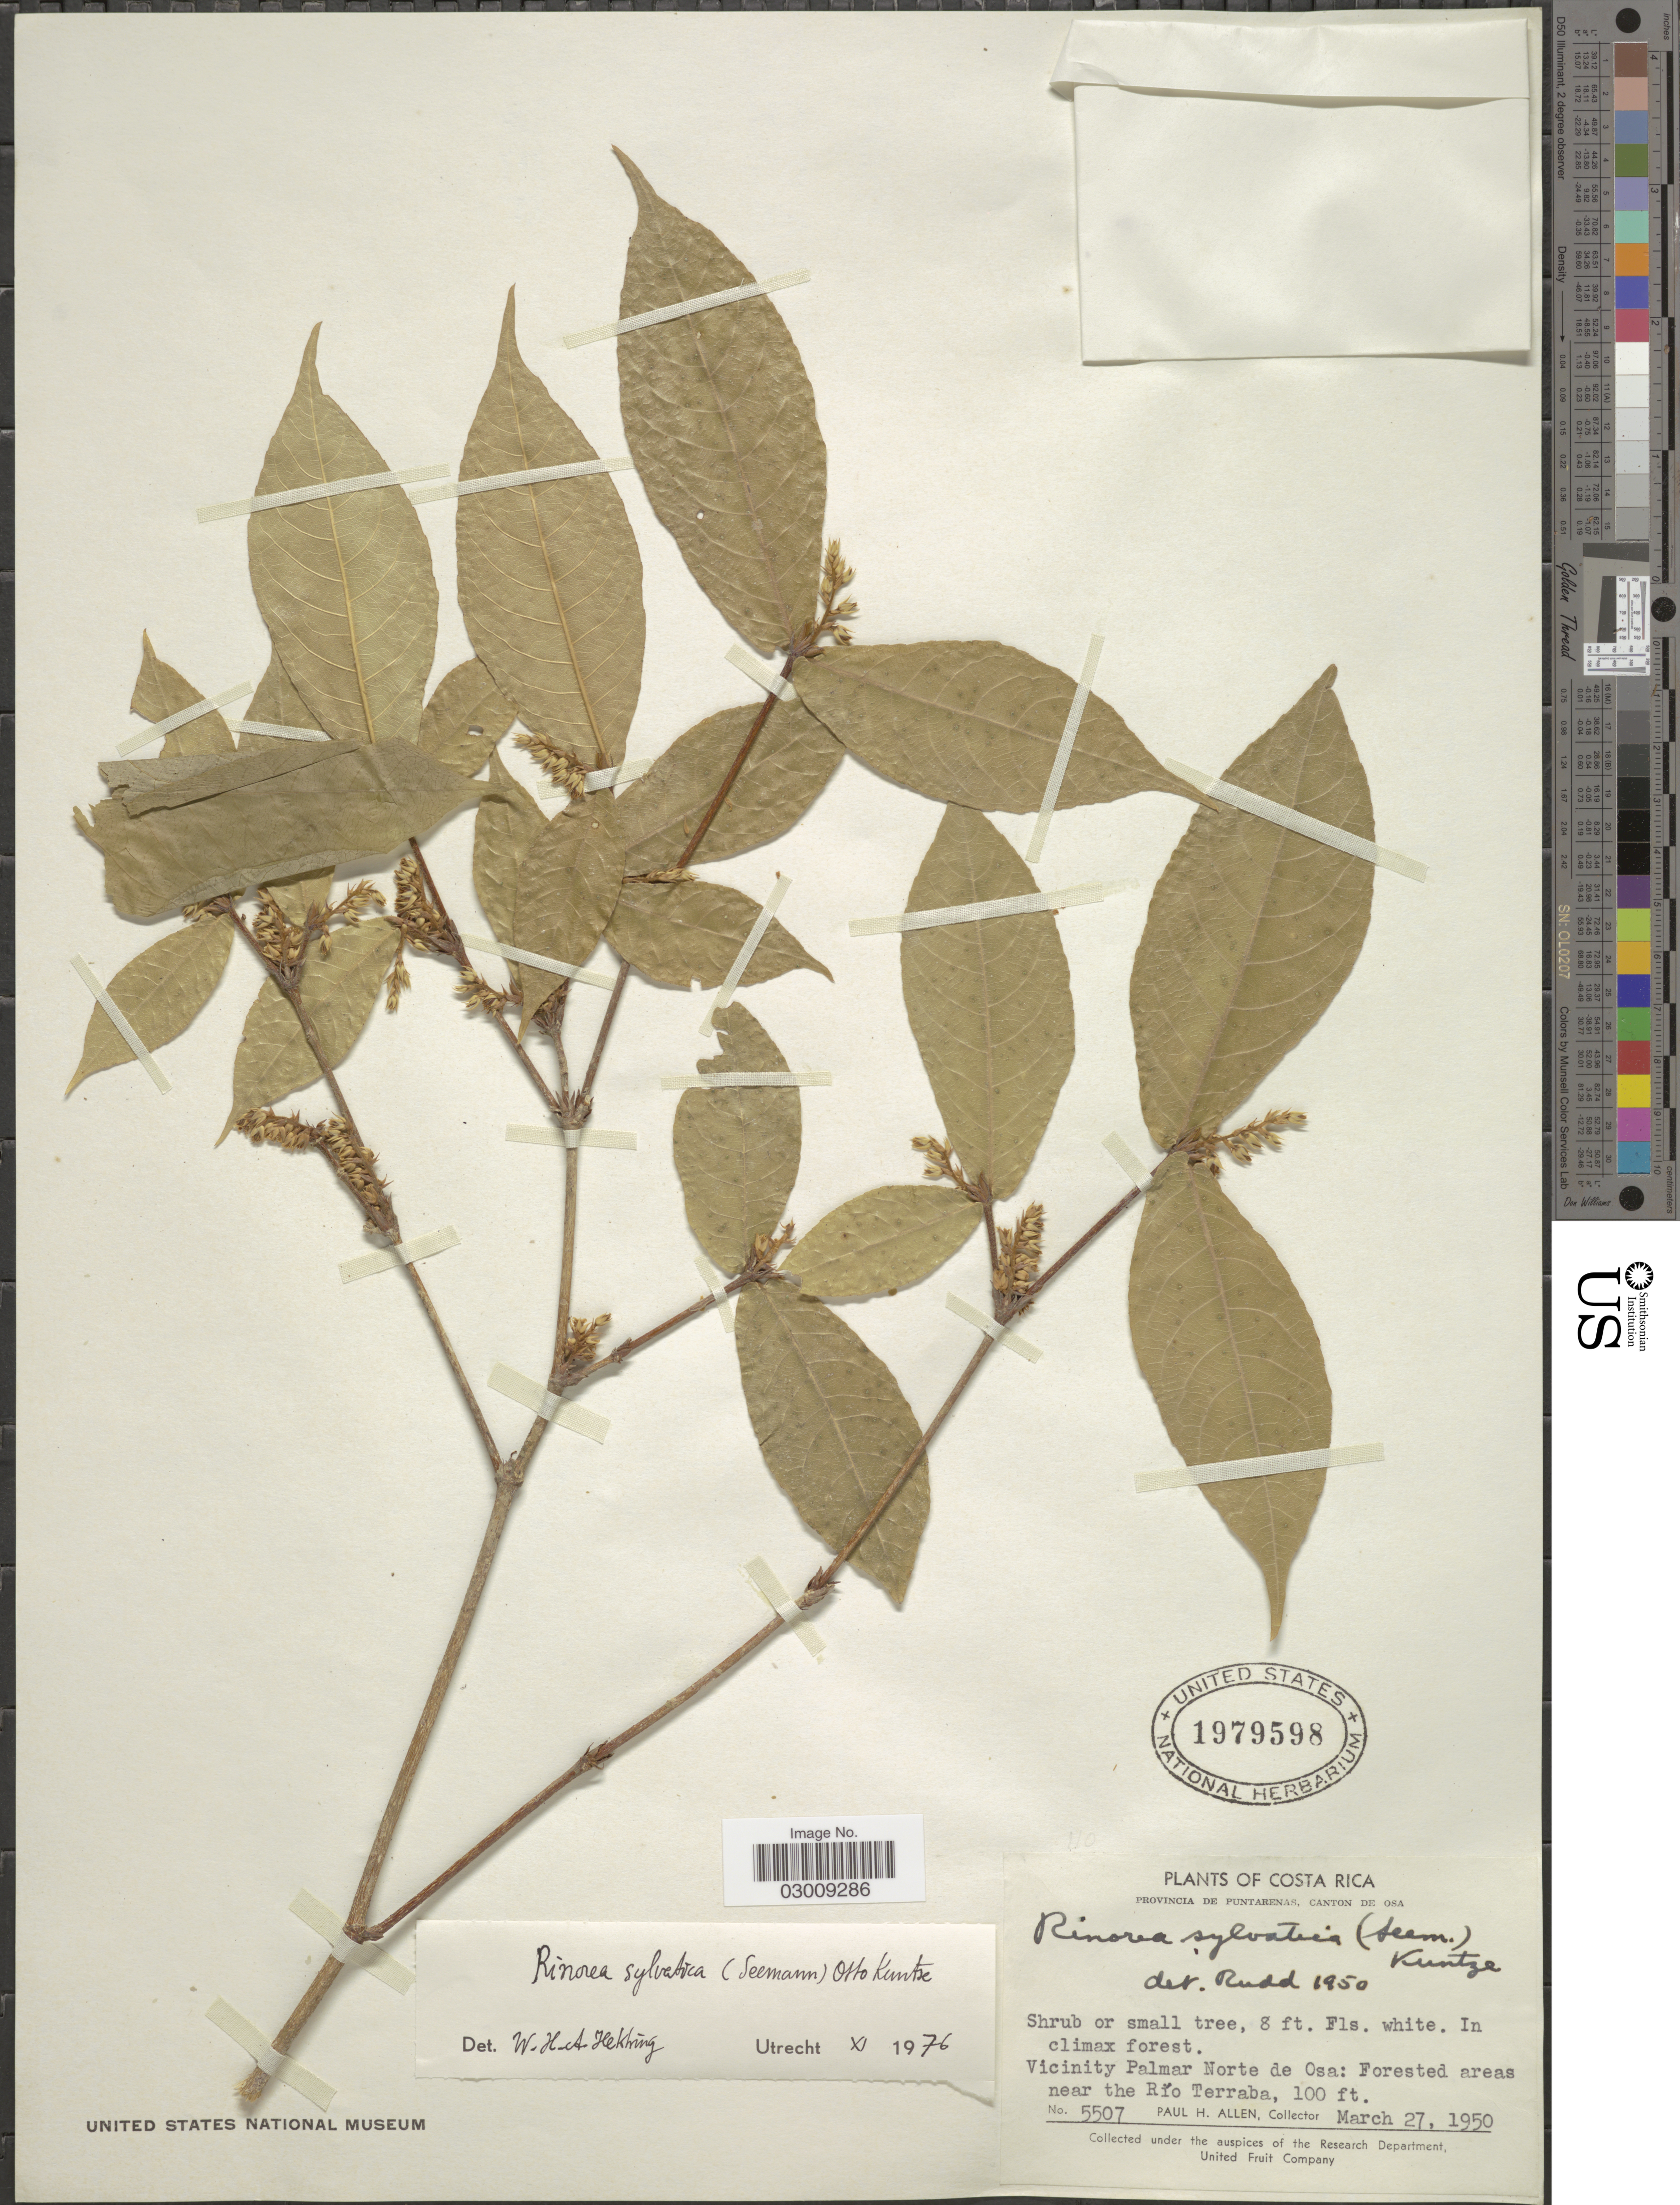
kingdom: Plantae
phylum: Tracheophyta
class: Magnoliopsida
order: Malpighiales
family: Violaceae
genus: Rinorea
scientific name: Rinorea sylvatica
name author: (Seem.) Kuntze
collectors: P. H. Allen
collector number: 5507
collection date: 1950-03-27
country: Costa Rica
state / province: Puntarenas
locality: Canton de Osa. Vicinity Palmar Norte de Osa: Forested areas near the Río Terraba.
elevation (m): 30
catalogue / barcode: US 1979598